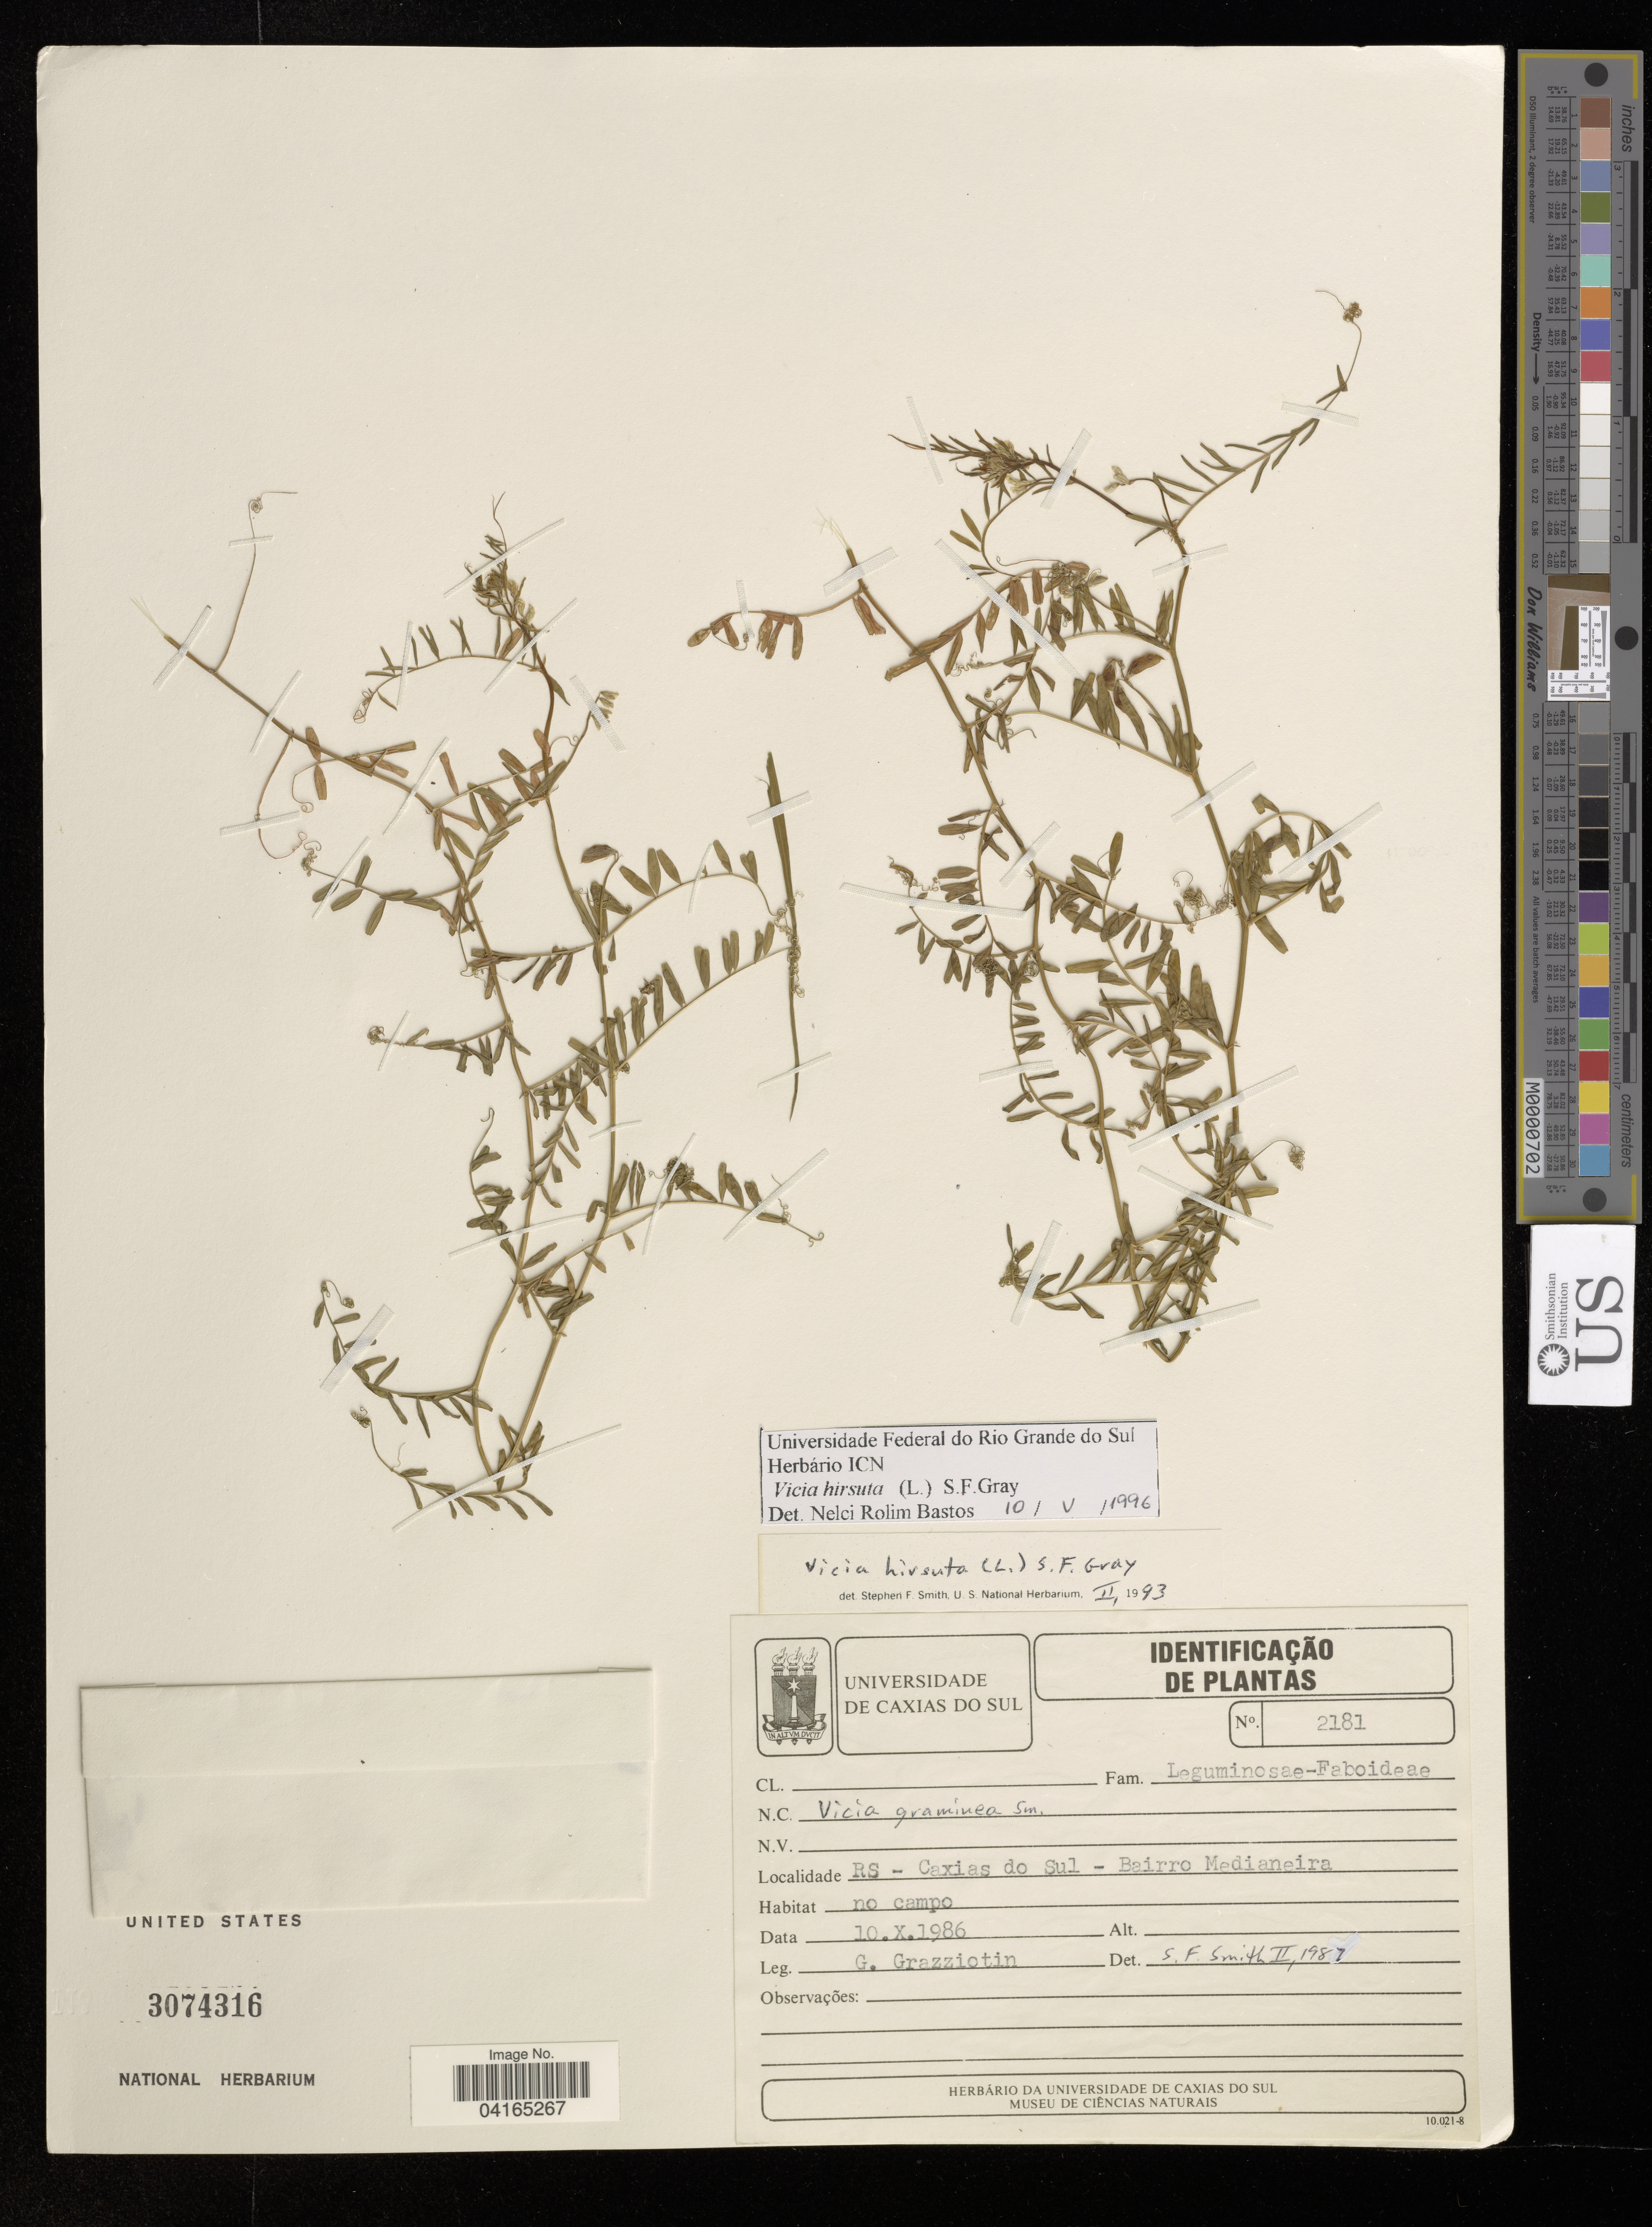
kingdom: Plantae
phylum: Tracheophyta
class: Magnoliopsida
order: Fabales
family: Fabaceae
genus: Vicia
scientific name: Vicia hirsuta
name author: (L.) A. Gray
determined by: Hechenleitner, Paulina, RBG Edinburgh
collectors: G. Grazziotin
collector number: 2181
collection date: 1986-10-10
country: Brazil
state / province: Rio Grande do Sul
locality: Caxias do Sul - Bairro Medianeira.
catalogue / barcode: US 3074316